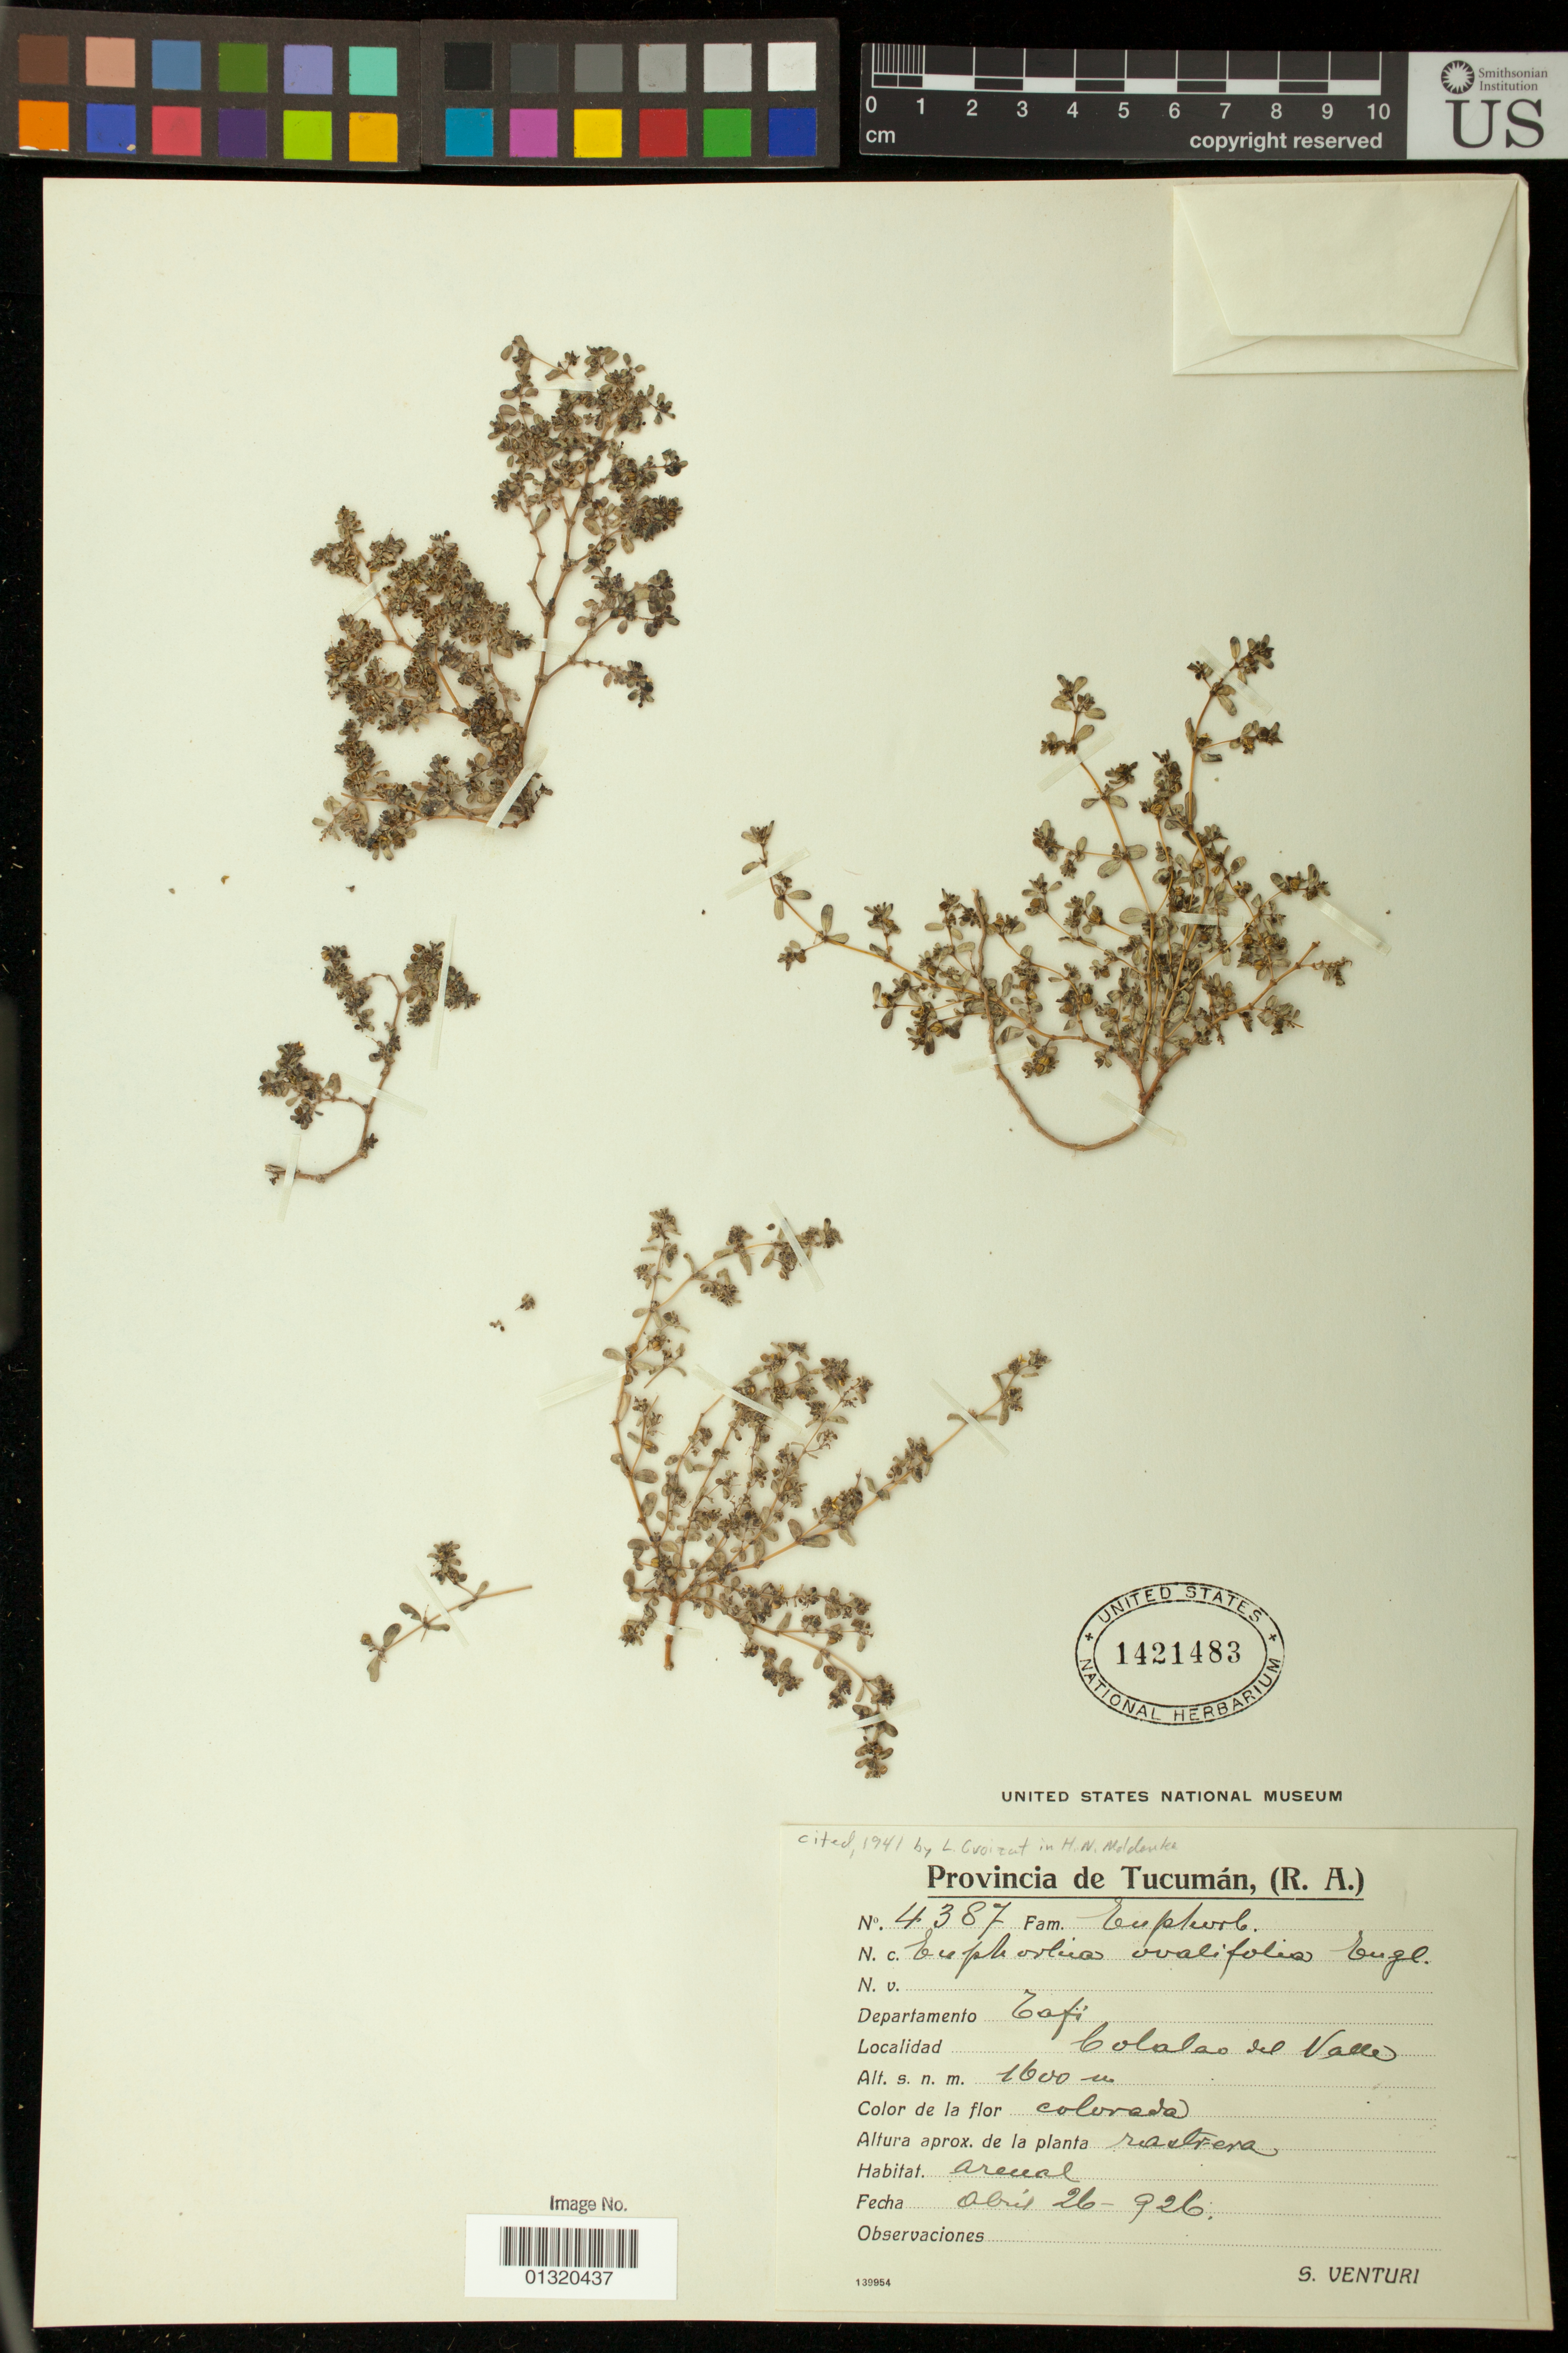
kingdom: Plantae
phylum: Tracheophyta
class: Magnoliopsida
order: Malpighiales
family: Euphorbiaceae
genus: Euphorbia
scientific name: Euphorbia klotzschii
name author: Oudejans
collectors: S. Venturi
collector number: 4387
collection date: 1926-04-26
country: Argentina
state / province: Tucuman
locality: Tafi; Colalao del Valle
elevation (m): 1600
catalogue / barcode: US 1421483